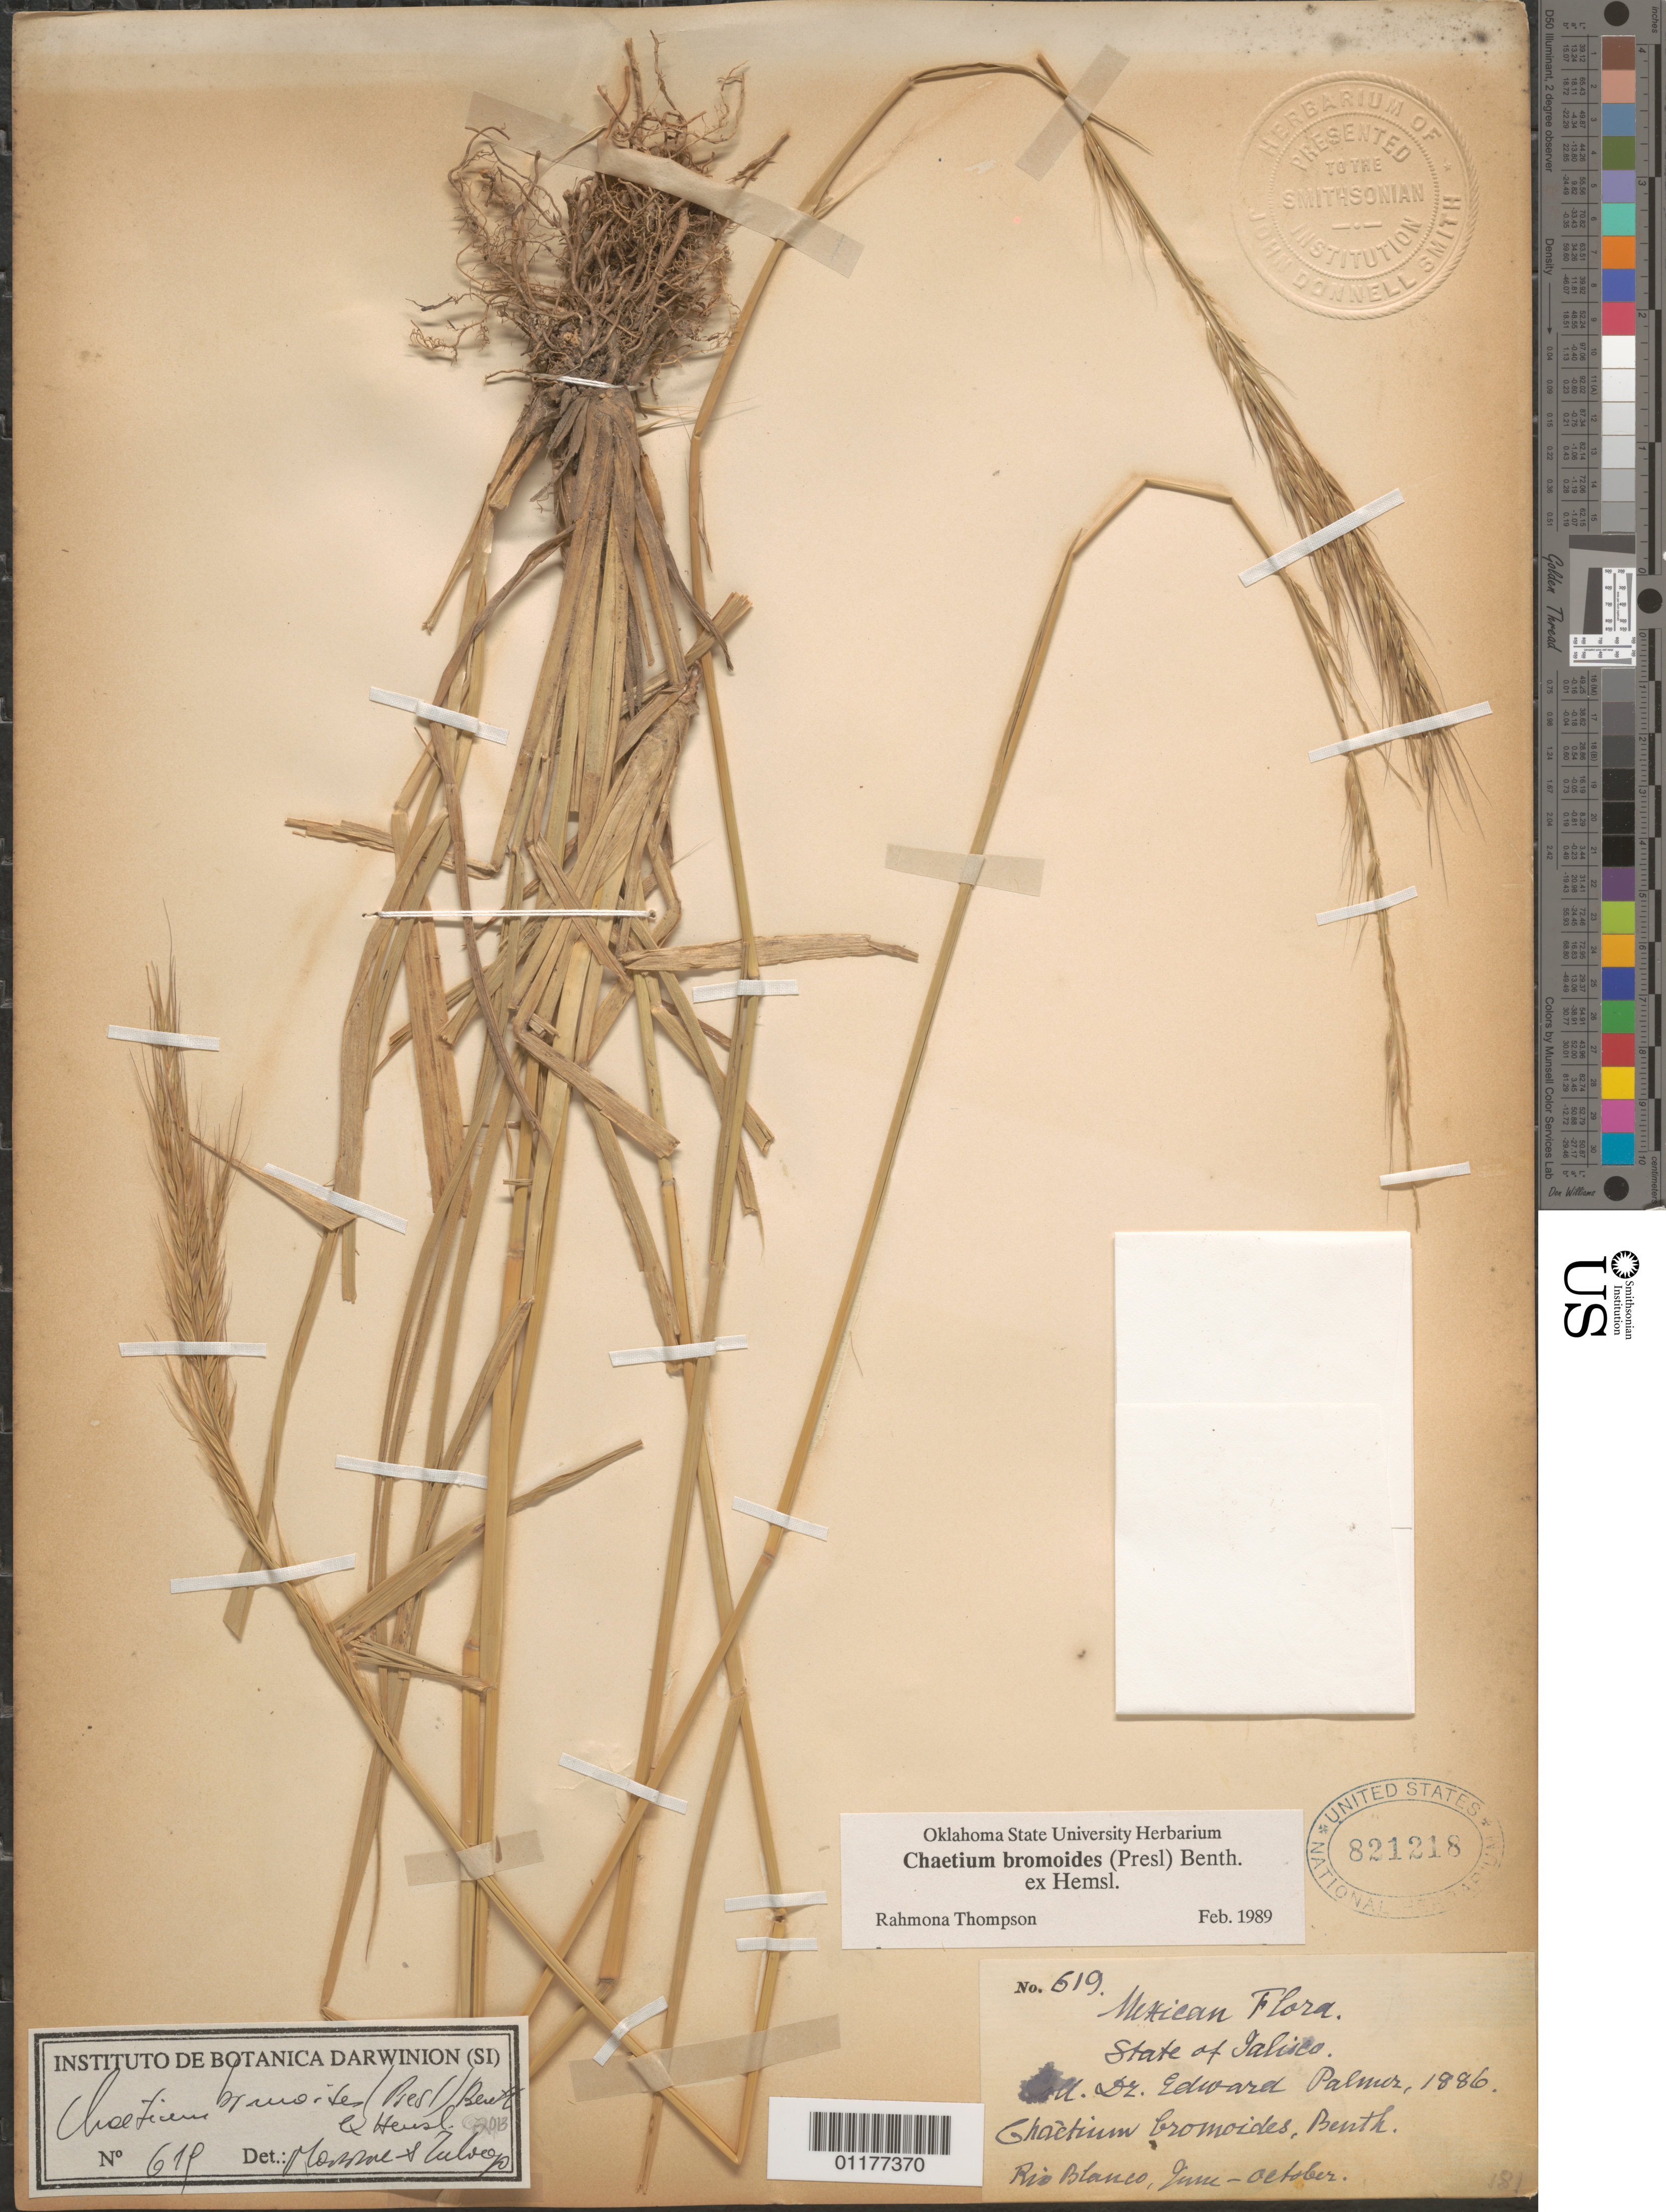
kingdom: Plantae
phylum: Tracheophyta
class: Liliopsida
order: Poales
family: Poaceae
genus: Chaetium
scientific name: Chaetium bromoides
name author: (J. Presl) Benth. ex Hemsl.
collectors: E. Palmer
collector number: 619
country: Mexico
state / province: Jalisco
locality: Rio Blanco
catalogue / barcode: US 821218